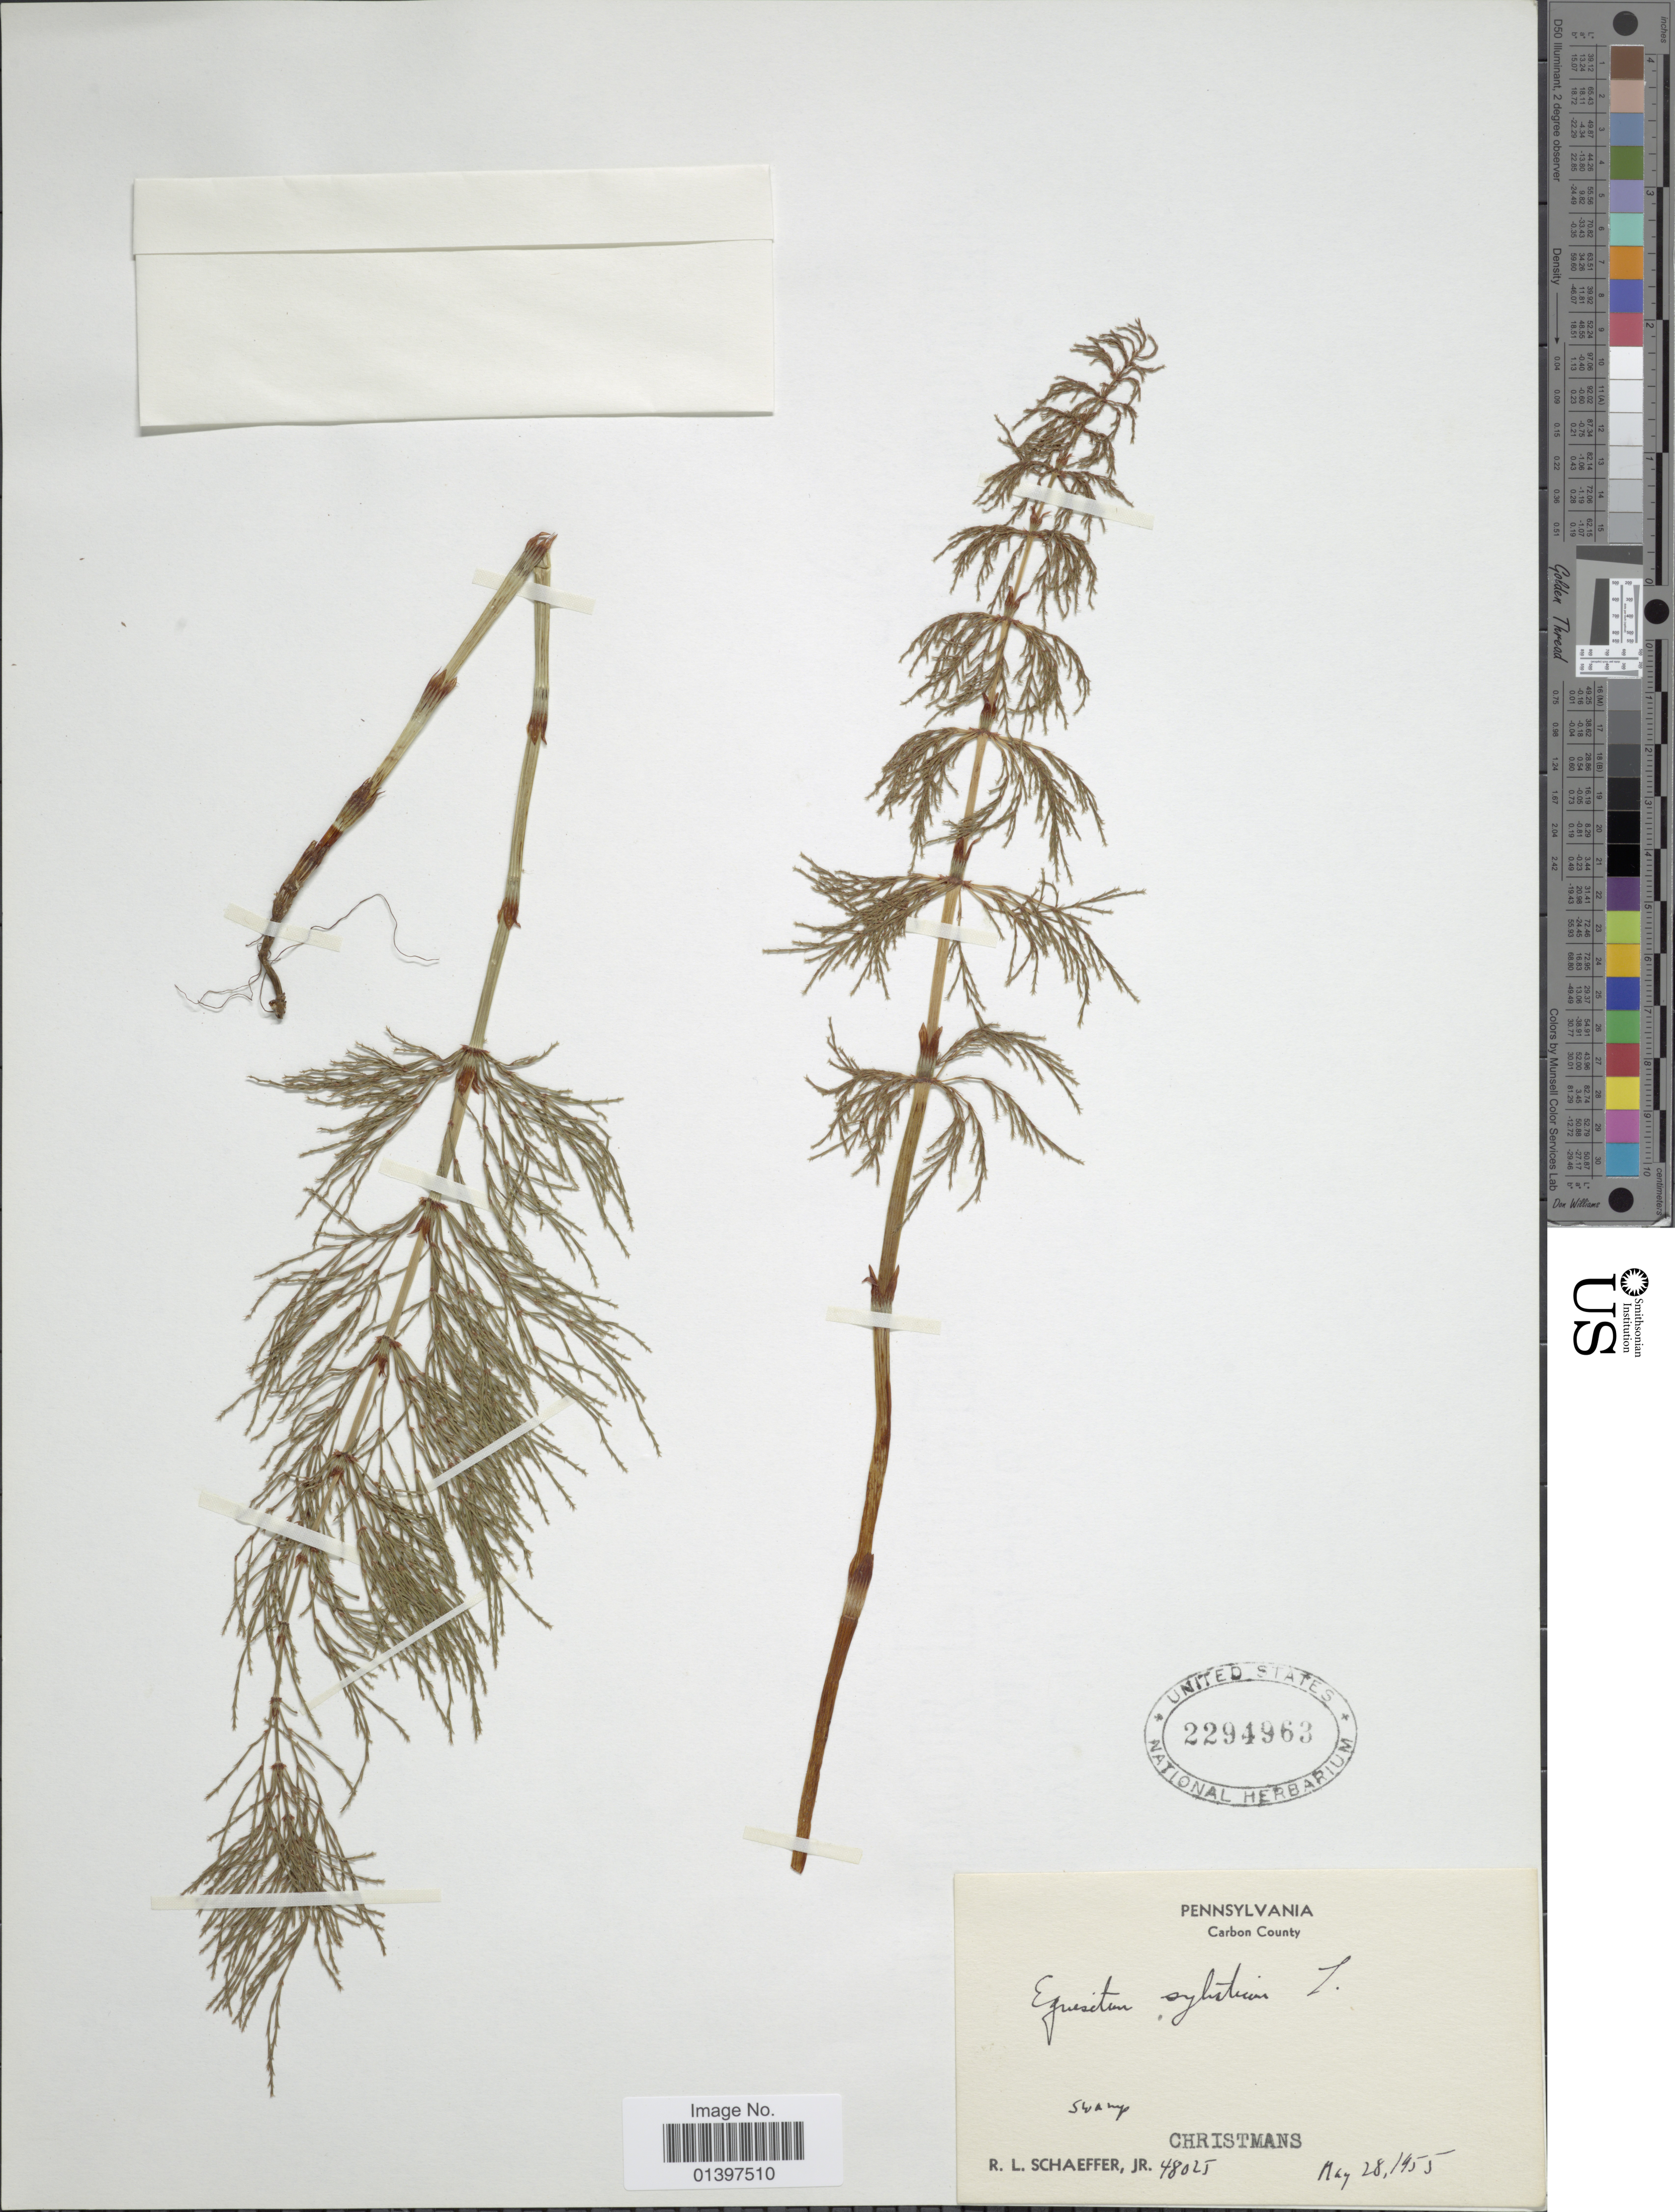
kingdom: Plantae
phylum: Tracheophyta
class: Polypodiopsida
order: Equisetales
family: Equisetaceae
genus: Equisetum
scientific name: Equisetum sylvaticum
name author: L.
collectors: R. L. Schaeffer Jr.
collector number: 48025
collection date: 1955-05-28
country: United States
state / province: Pennsylvania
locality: Carbon County, swamp Christmans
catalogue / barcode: US 2294963